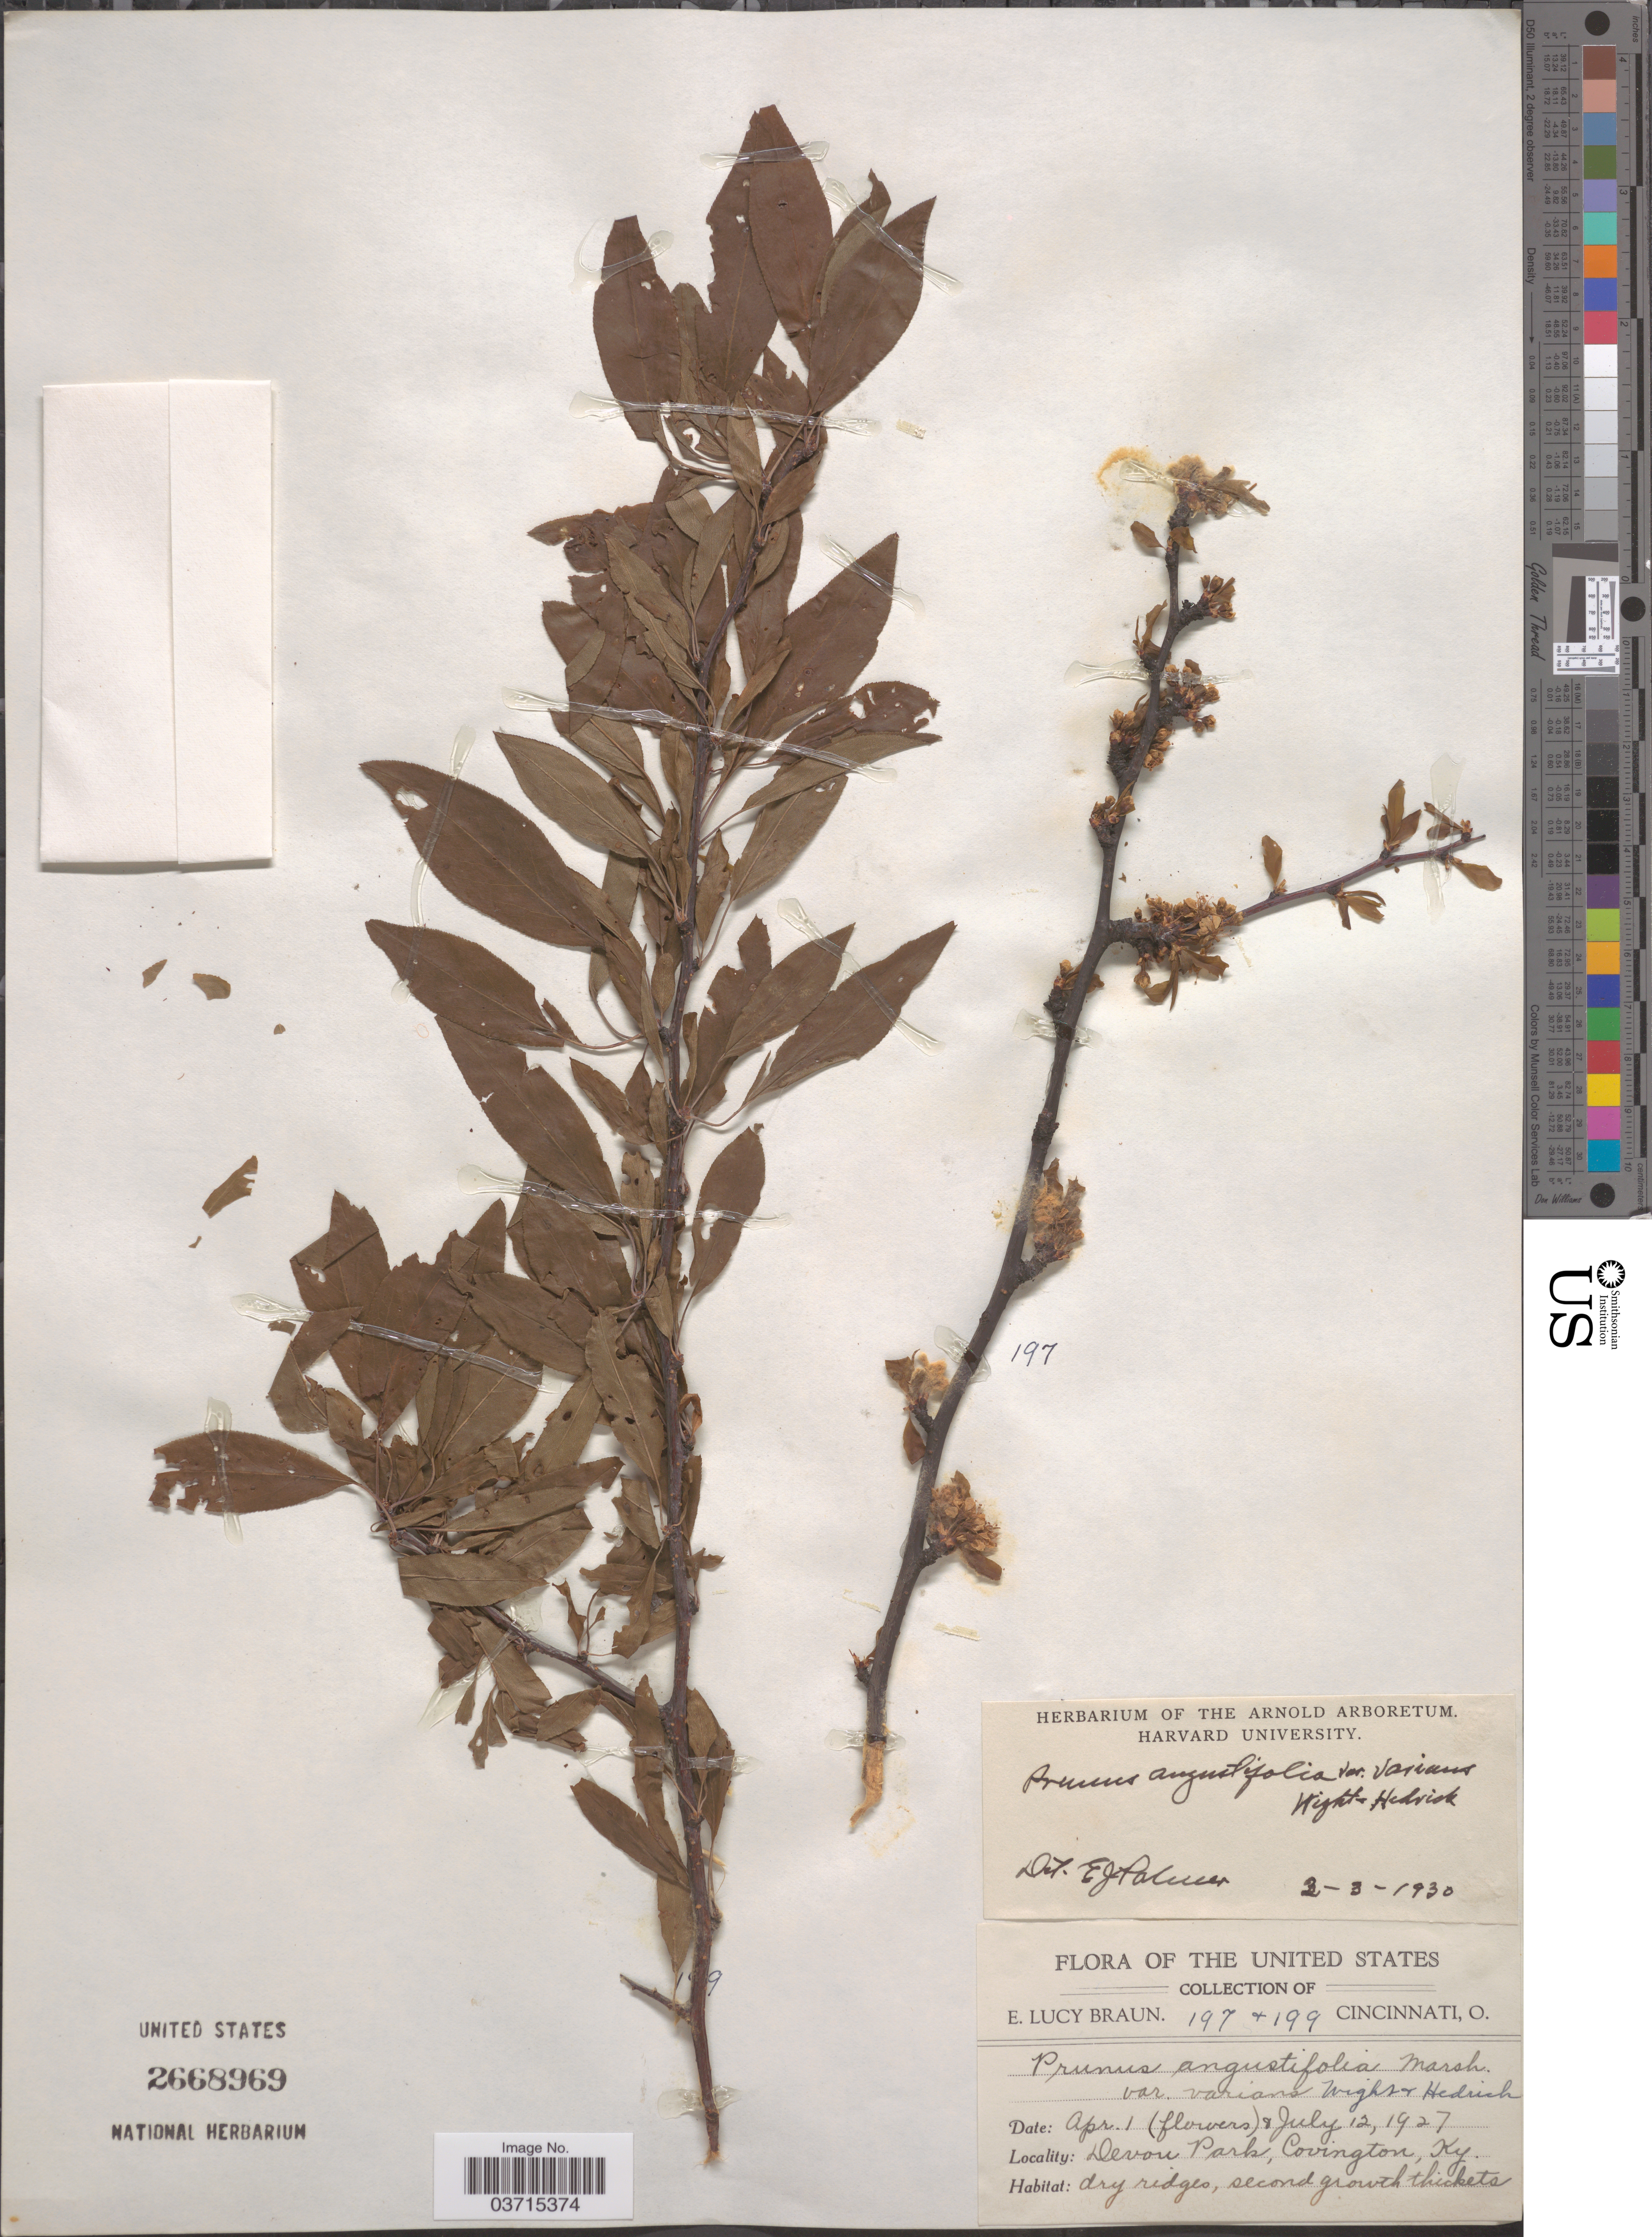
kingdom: Plantae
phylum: Tracheophyta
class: Magnoliopsida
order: Rosales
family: Rosaceae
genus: Prunus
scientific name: Prunus angustifolia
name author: Marshall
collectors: E. L. Braun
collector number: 197/199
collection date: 1927-04-01/1927-07-12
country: United States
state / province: Kentucky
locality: Devou Park, Covington.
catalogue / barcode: US 2668969